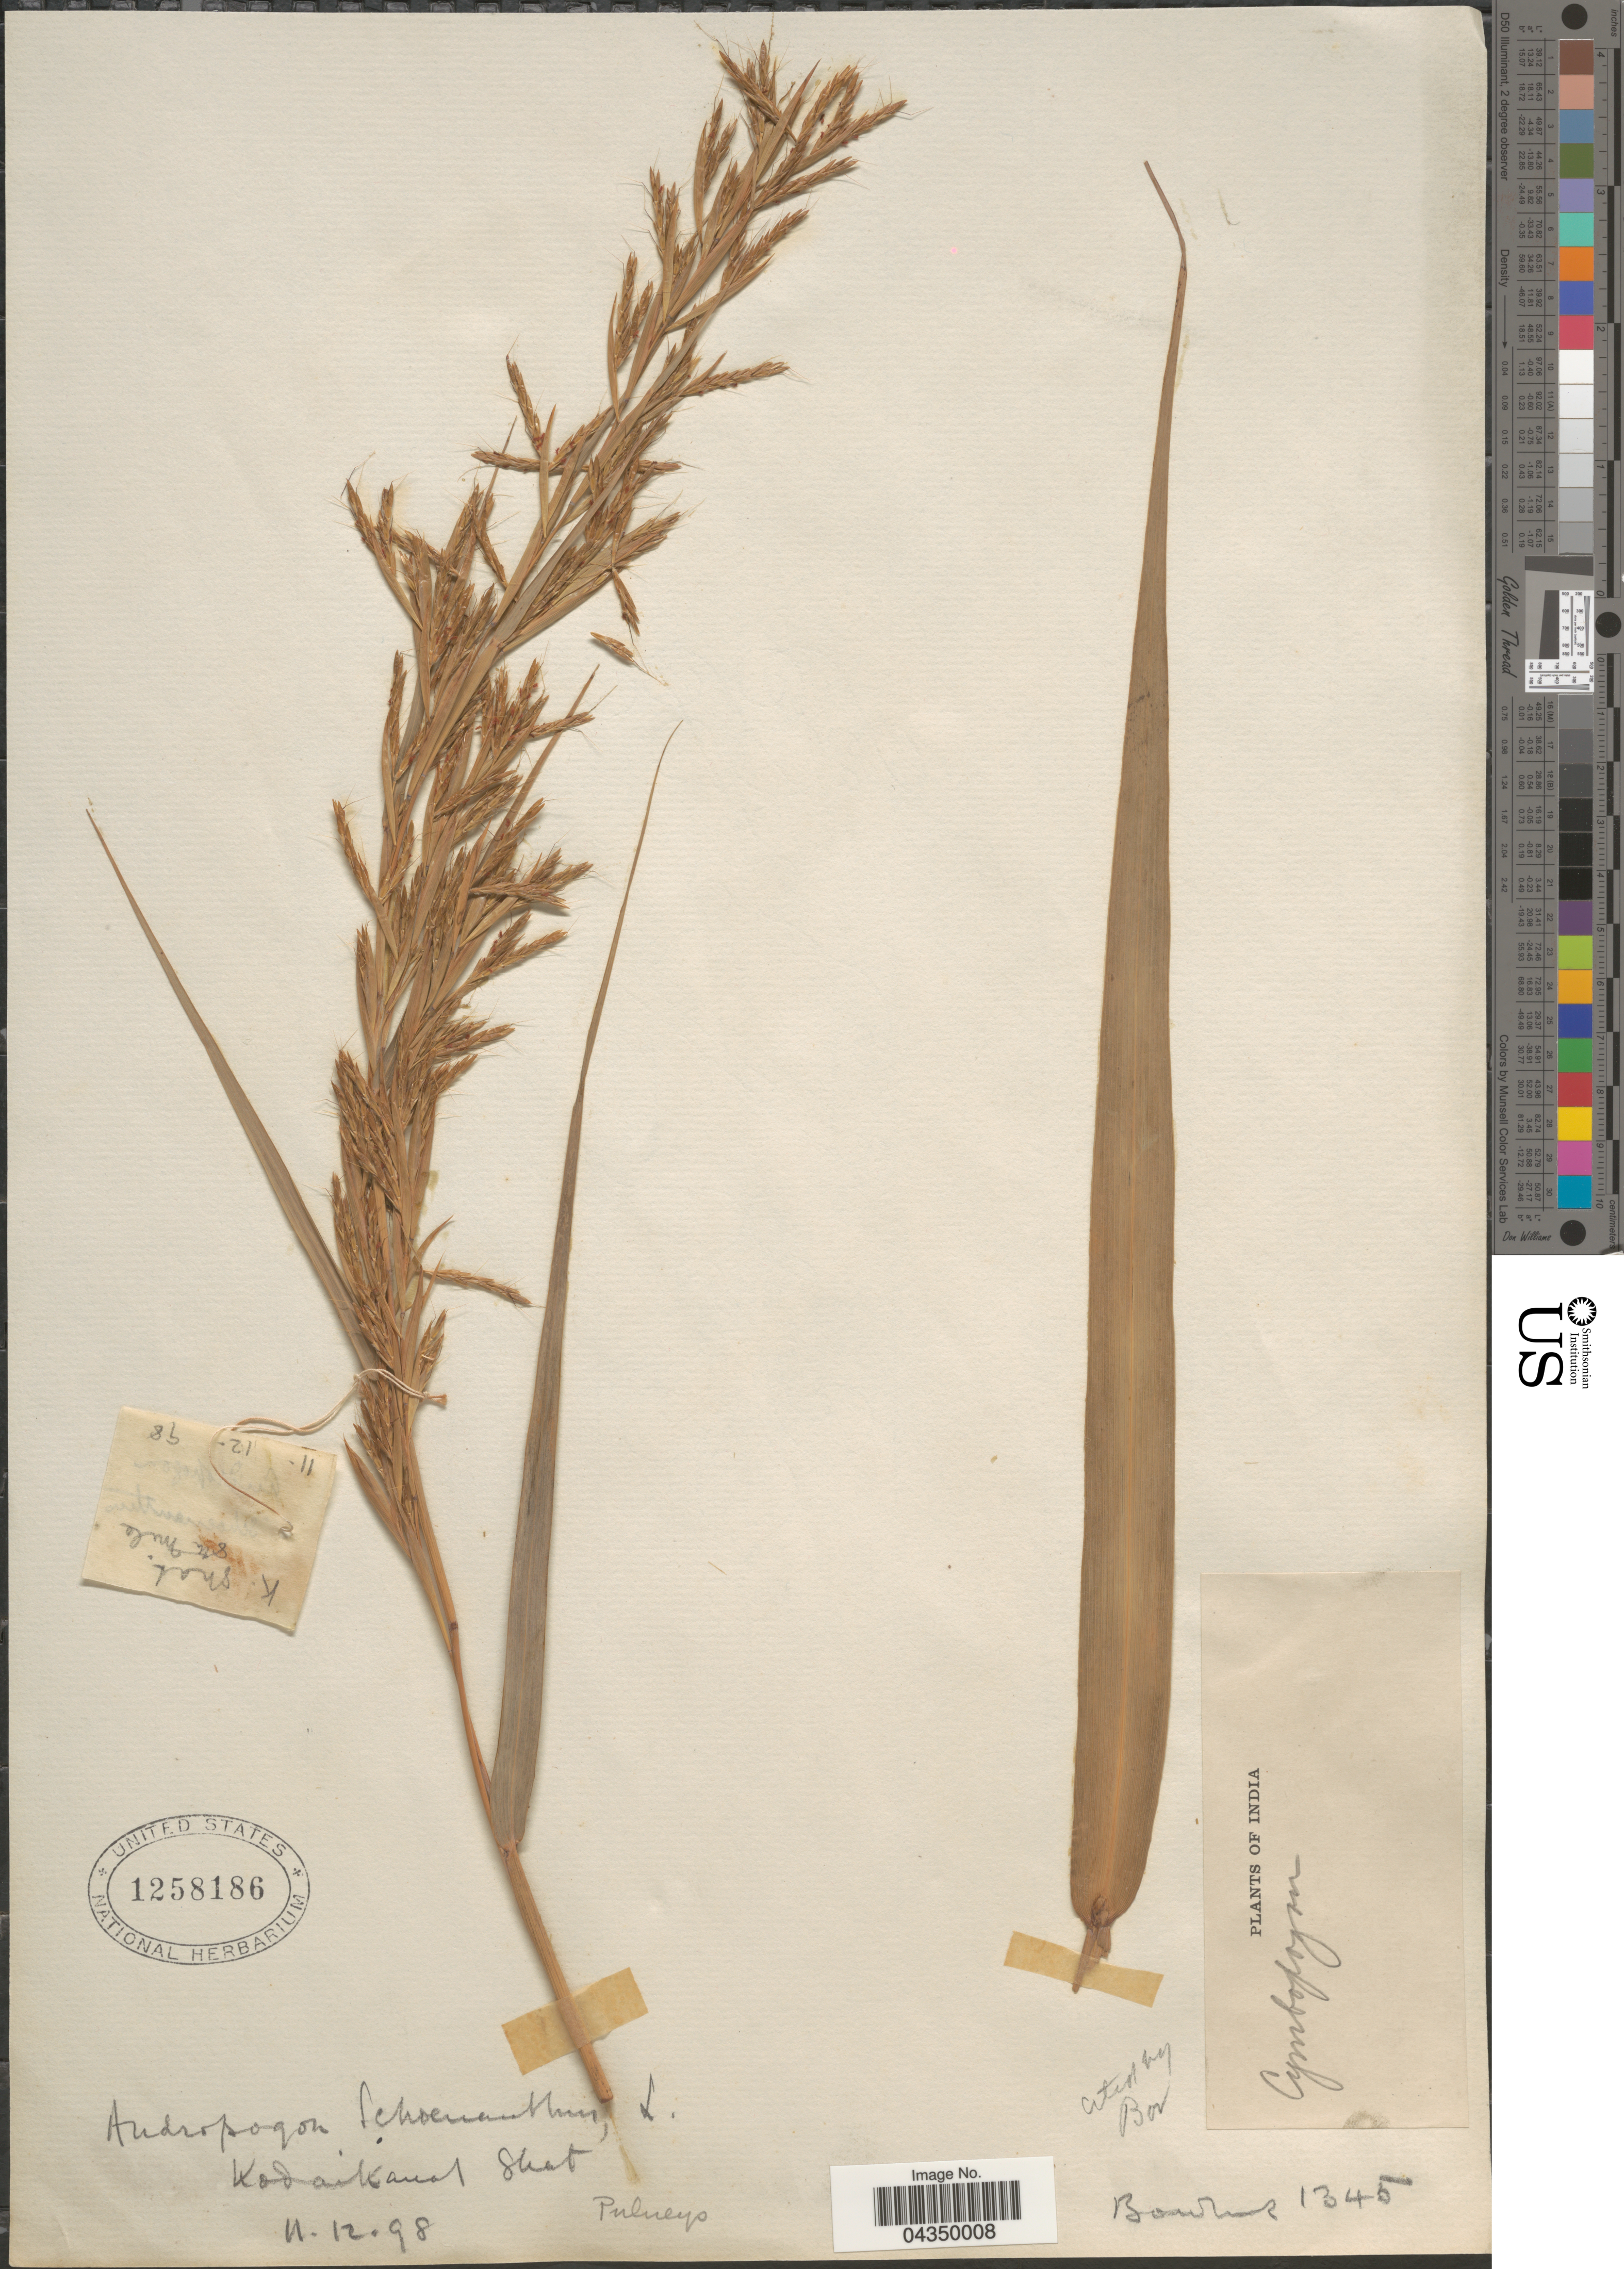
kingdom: Plantae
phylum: Tracheophyta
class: Liliopsida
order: Poales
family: Poaceae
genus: Cymbopogon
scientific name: Cymbopogon martini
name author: (Roxb.) Stapf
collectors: -- Bourne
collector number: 1345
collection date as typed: Transcribed d/m/y: 11/12/98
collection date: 1898-12-11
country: India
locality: Kodaikanat ghat. Pulneys.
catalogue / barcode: US 1258186